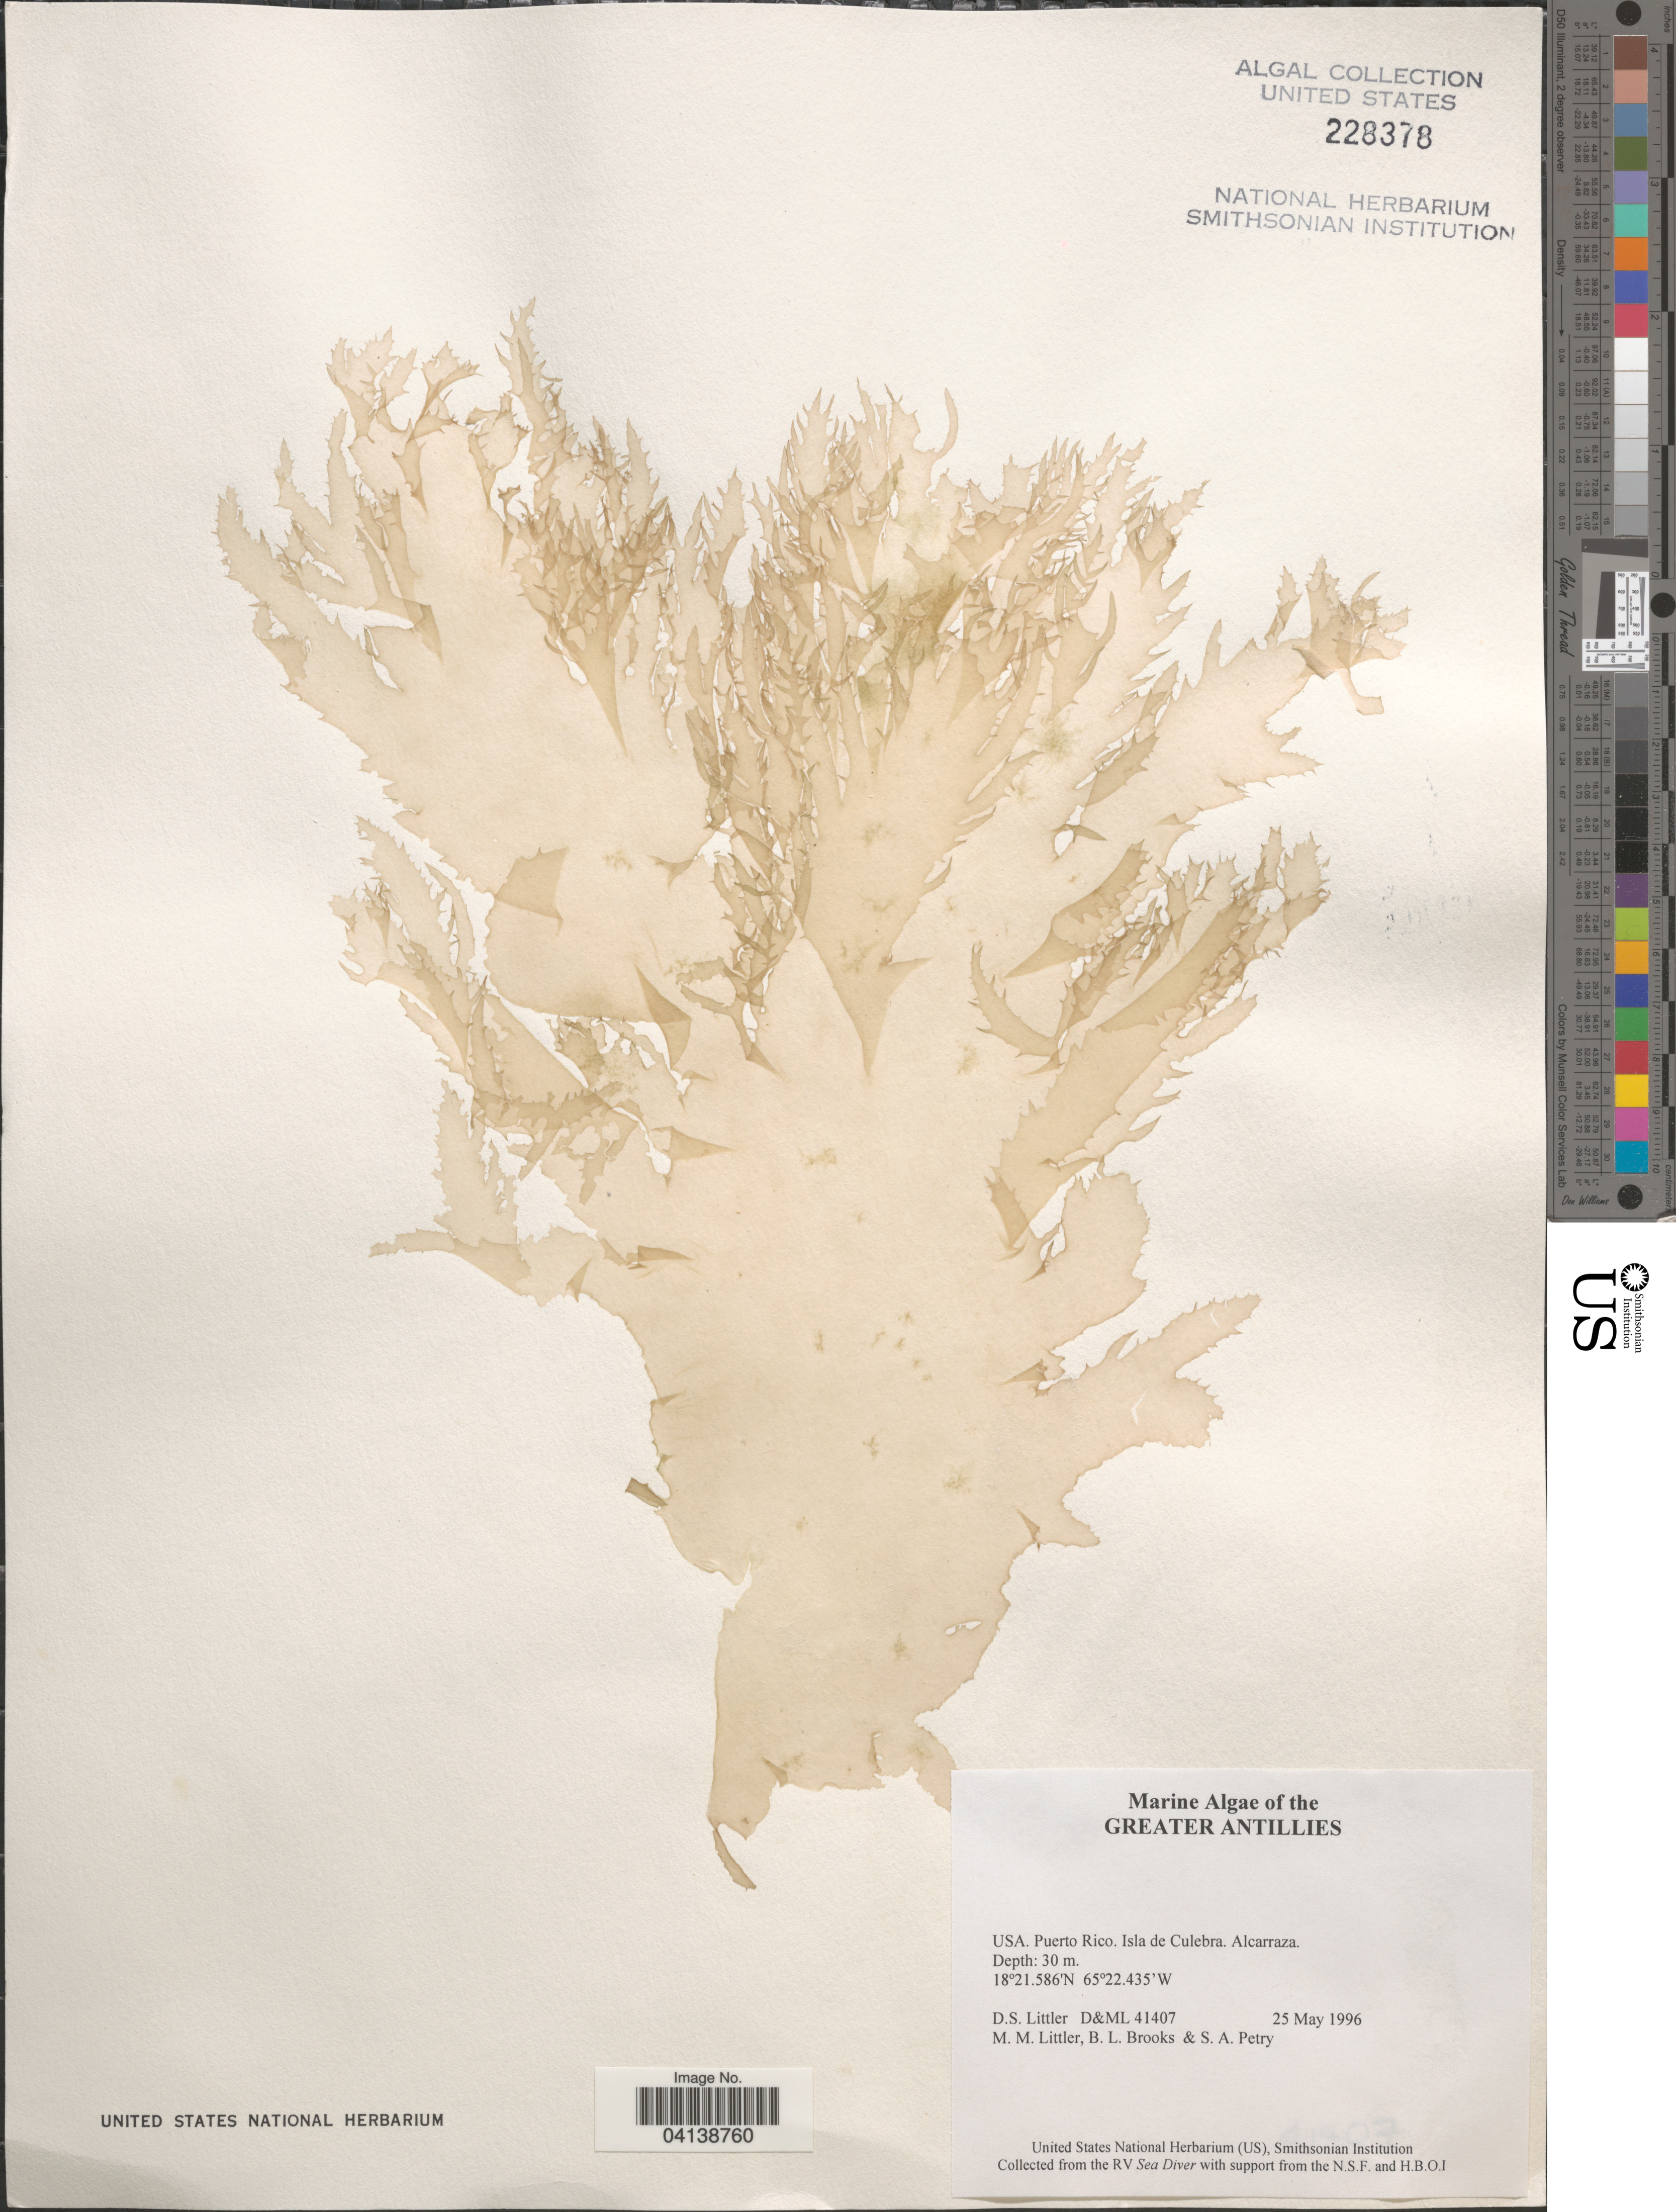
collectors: D. S. Littler, B. Brooks & S. Petry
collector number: D&ML41407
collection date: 1996-05-25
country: Puerto Rico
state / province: Culebra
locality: The Greater Antillies. Isla de Culebra. Alcarraza.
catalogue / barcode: US 228378